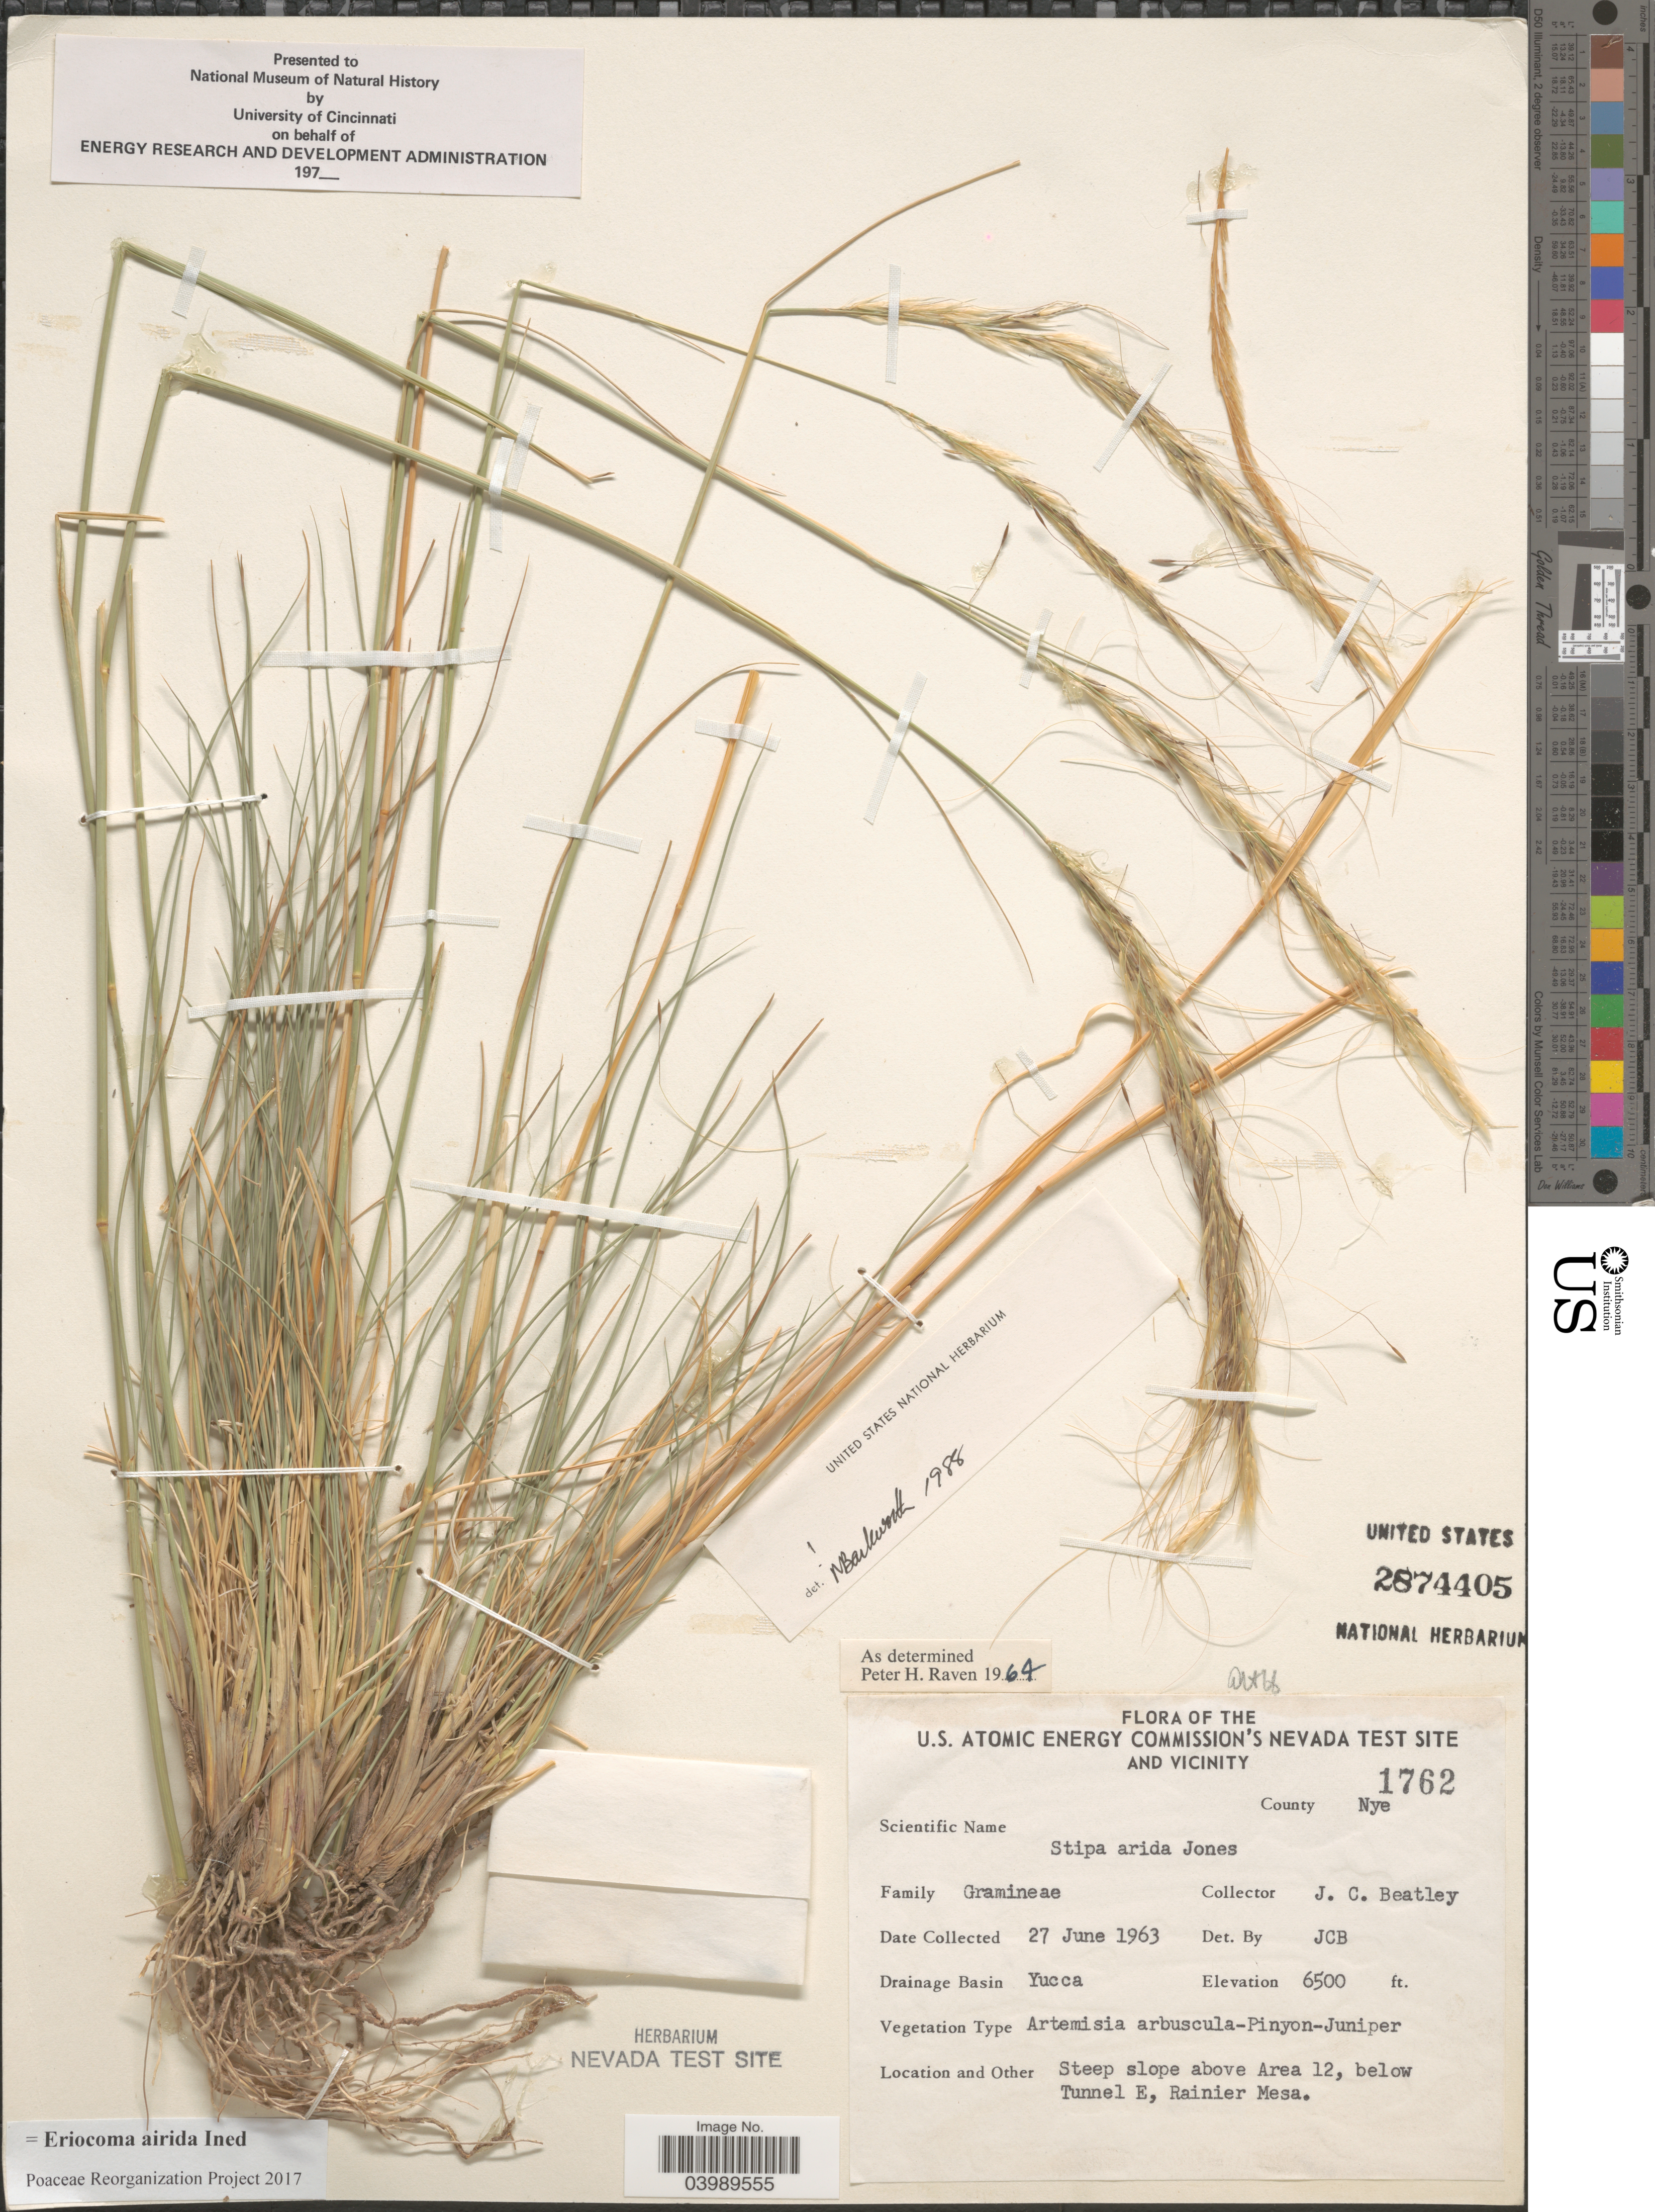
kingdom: Plantae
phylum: Tracheophyta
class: Liliopsida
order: Poales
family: Poaceae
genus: Eriocoma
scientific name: Eriocoma arida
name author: (M.E. Jones) Romasch.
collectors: J. C. Beatley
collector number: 1762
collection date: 1963-06-27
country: United States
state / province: Nevada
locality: U.S. Atomic Energy Commission's Nevada Test Site and vicinity. County Nye. Drainage Basin Yucca. Steep slope above Area 12, below Tunnel E, Rainier Mesa.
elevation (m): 1981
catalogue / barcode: US 2874405